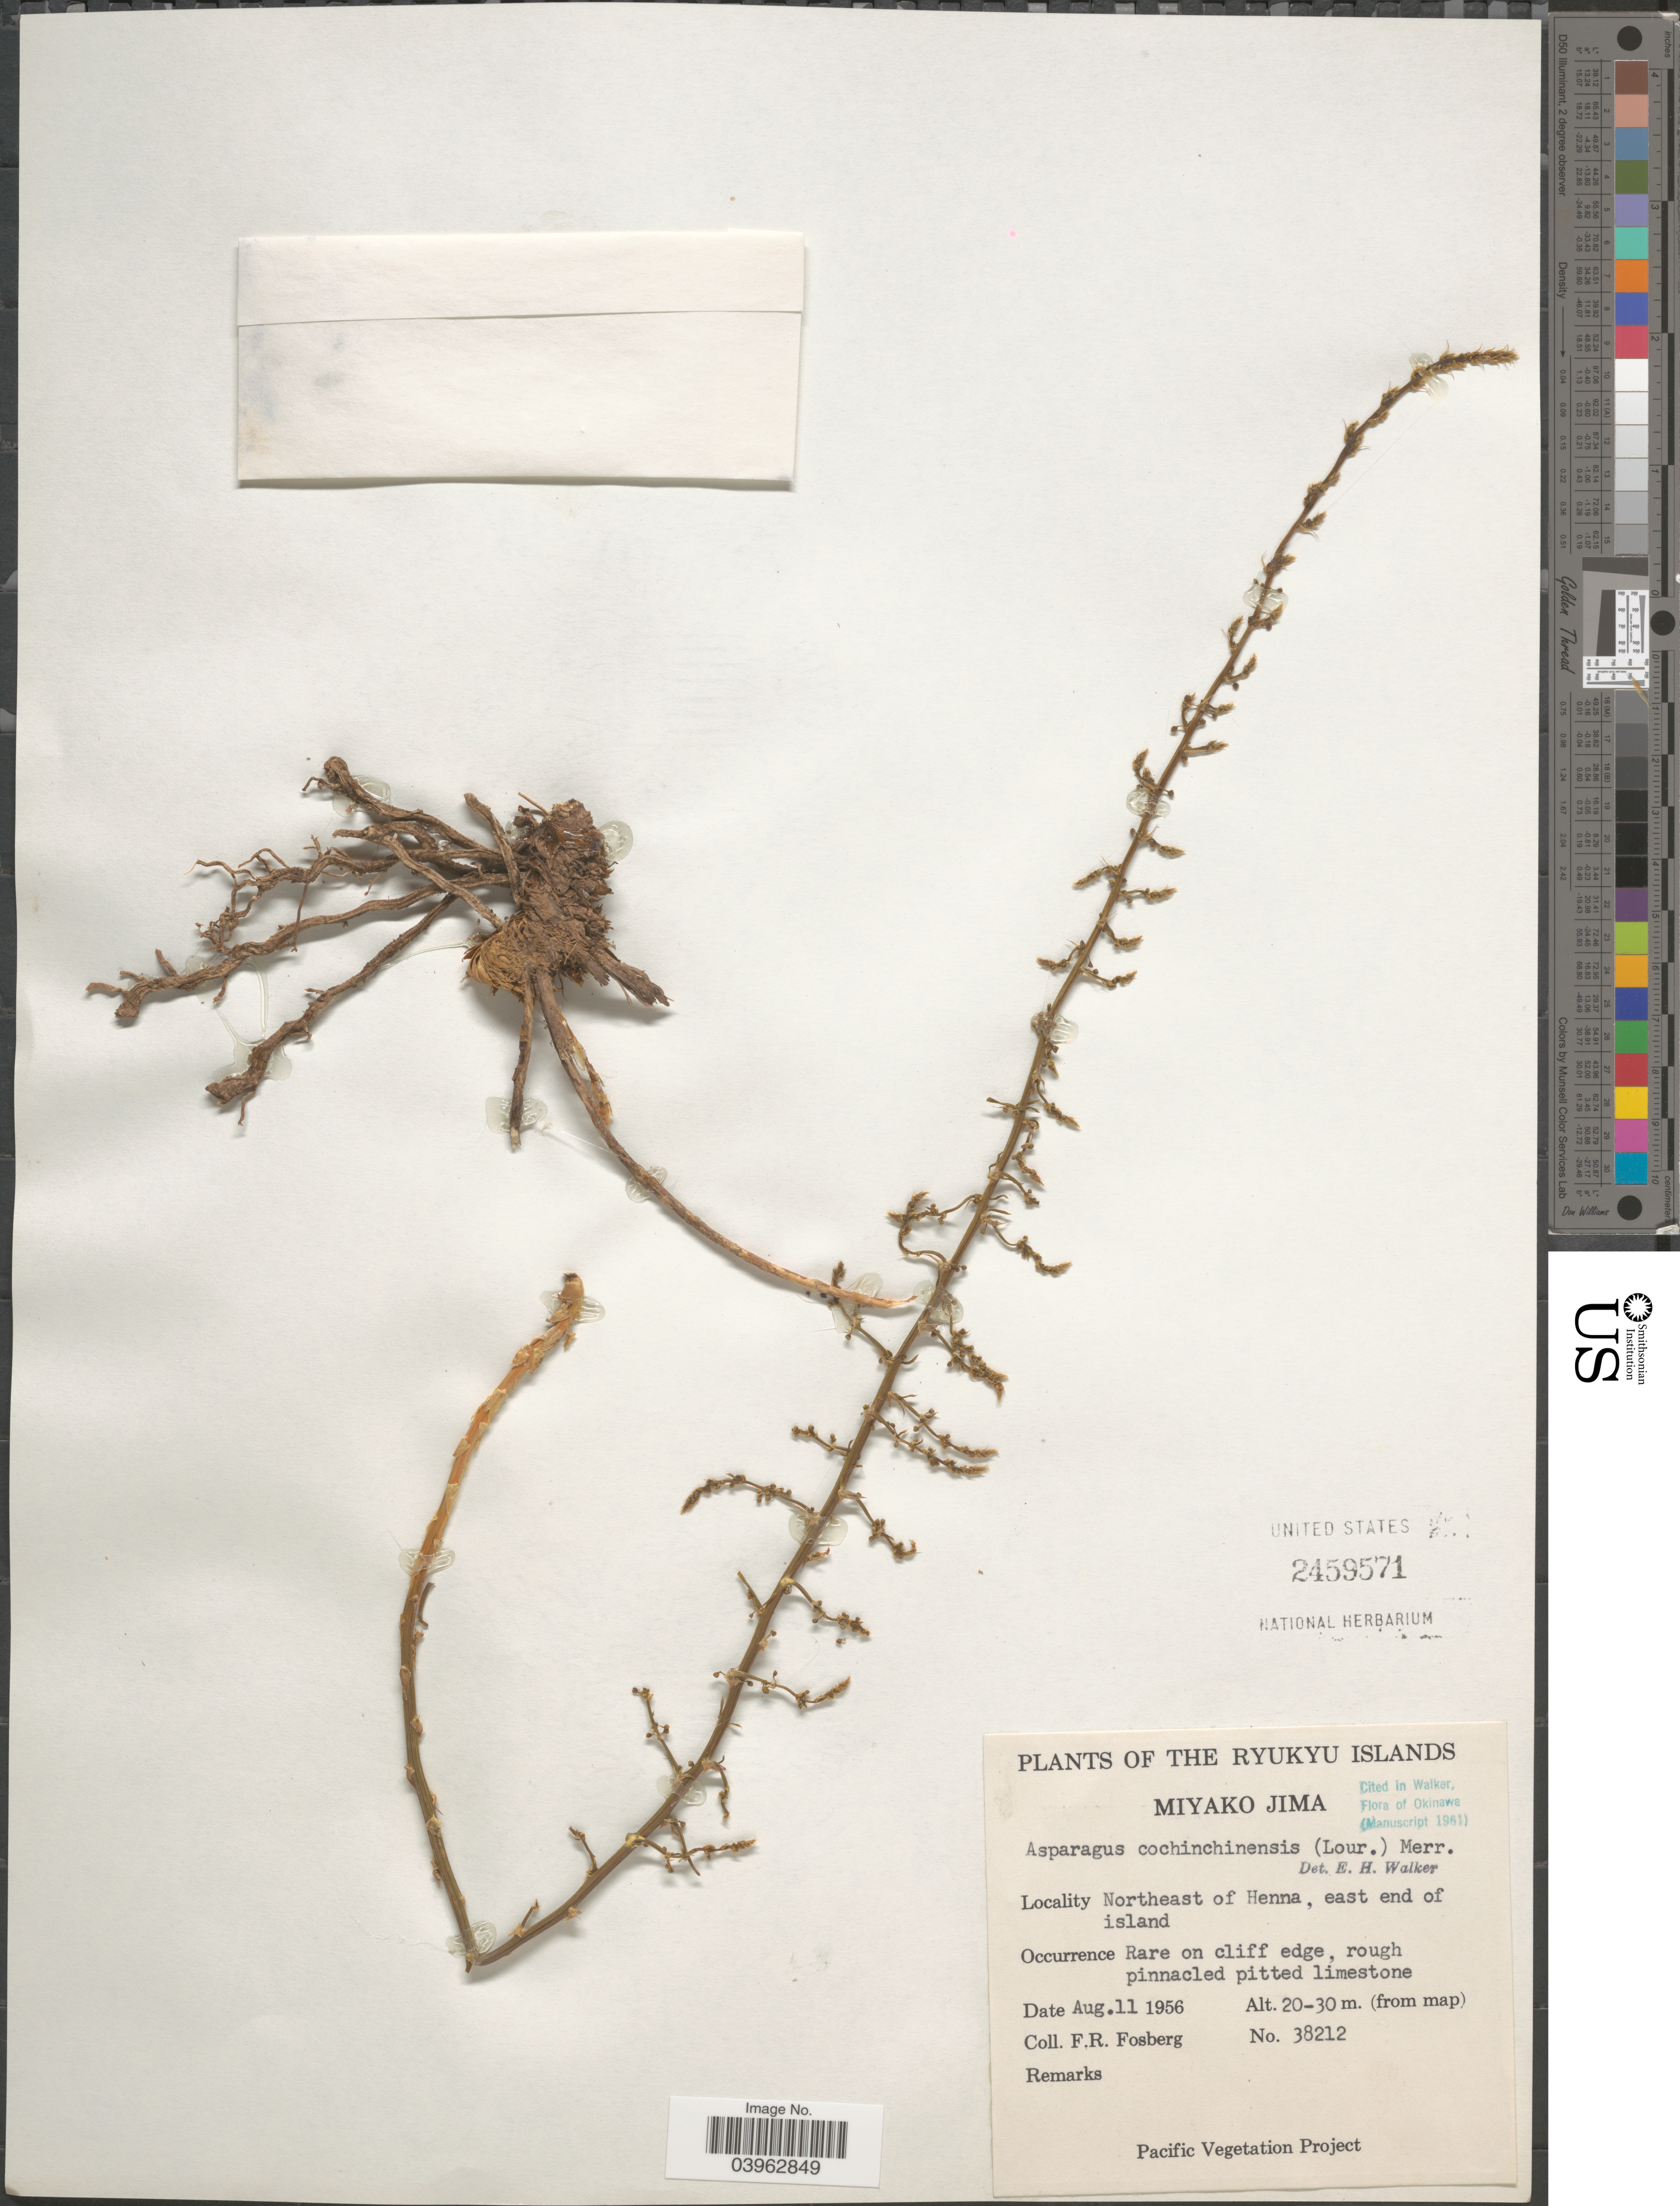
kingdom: Plantae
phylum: Tracheophyta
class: Liliopsida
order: Asparagales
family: Asparagaceae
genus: Asparagus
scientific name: Asparagus cochinchinensis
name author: (Lour.) Merr.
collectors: F. R. Fosberg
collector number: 38212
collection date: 1956-08-11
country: Japan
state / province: Okinawa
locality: The Ryukyu Islands. Miyako Jima. Northeast of Henna, east end of island.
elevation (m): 20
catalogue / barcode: US 2459571